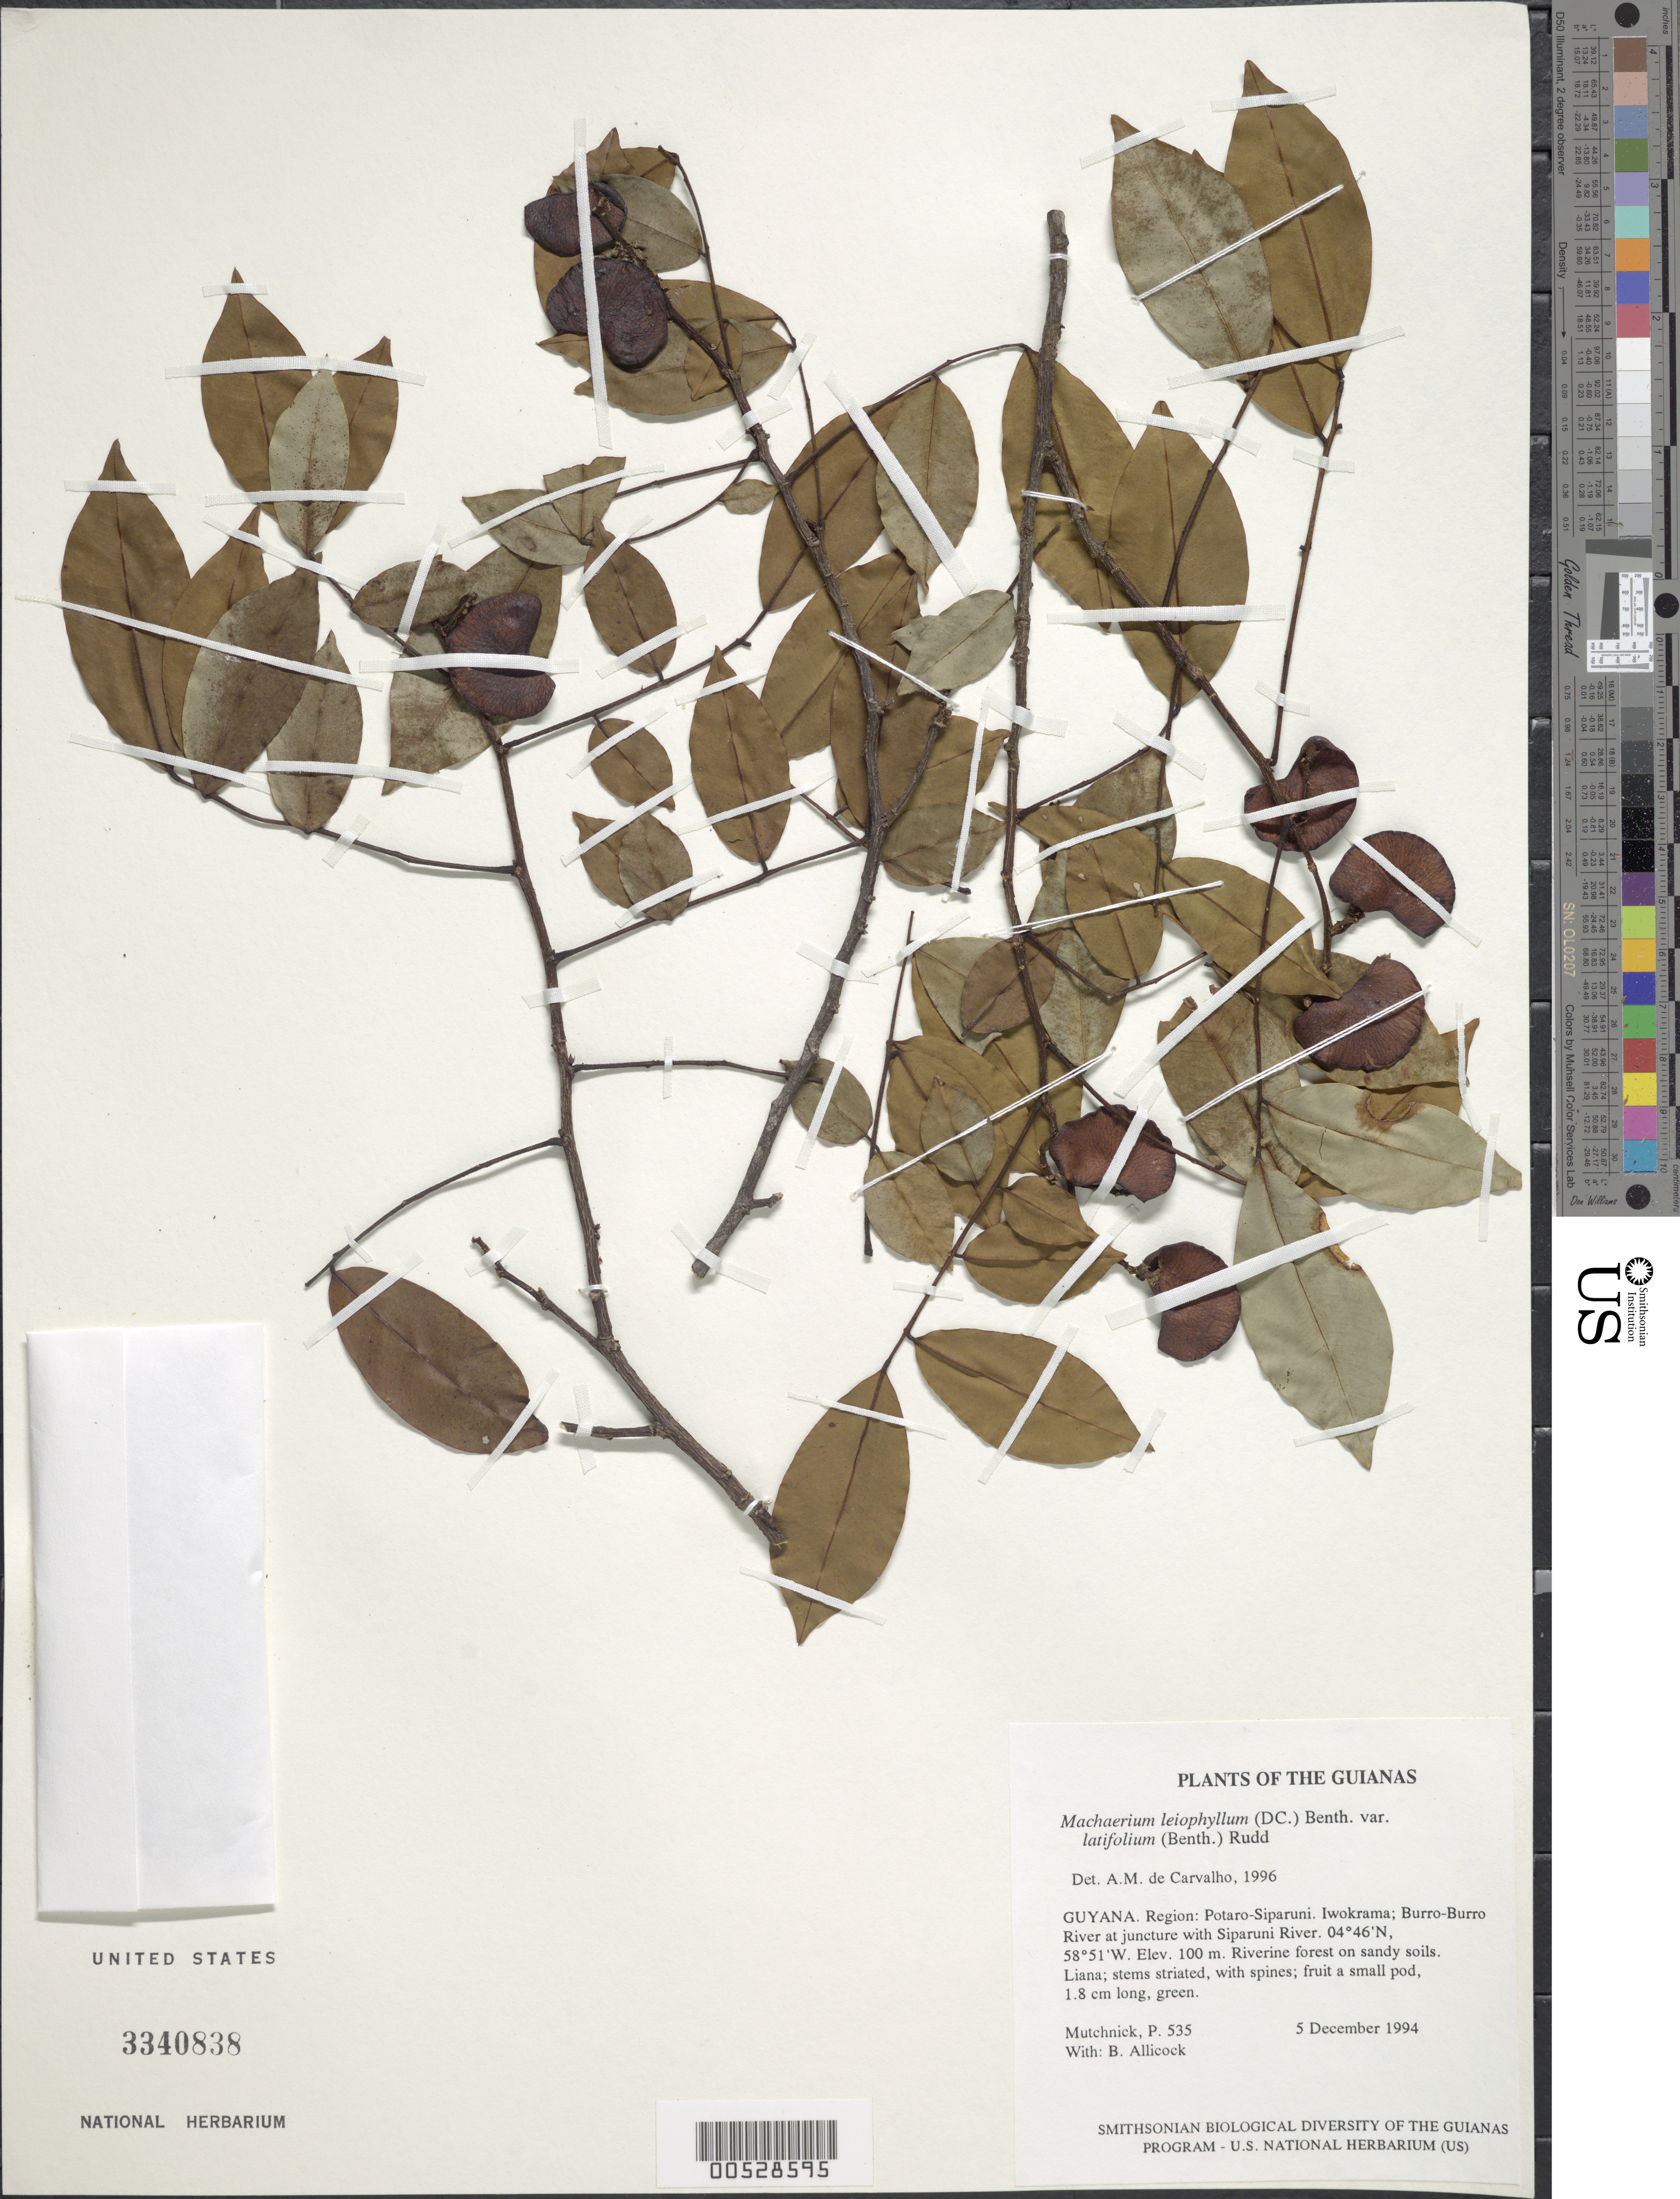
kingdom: Plantae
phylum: Tracheophyta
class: Magnoliopsida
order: Fabales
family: Fabaceae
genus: Machaerium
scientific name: Machaerium leiophyllum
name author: (DC.) Benth.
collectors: P. Mutchnick & B. Allicock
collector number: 535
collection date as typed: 5 December 1994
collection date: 1994-12-05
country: Guyana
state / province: Potaro-Siparuni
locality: Iwokrama; Burro-Burro River at juncture with Siparuni River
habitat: Riverine forest on sandy soils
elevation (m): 100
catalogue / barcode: US 3340838